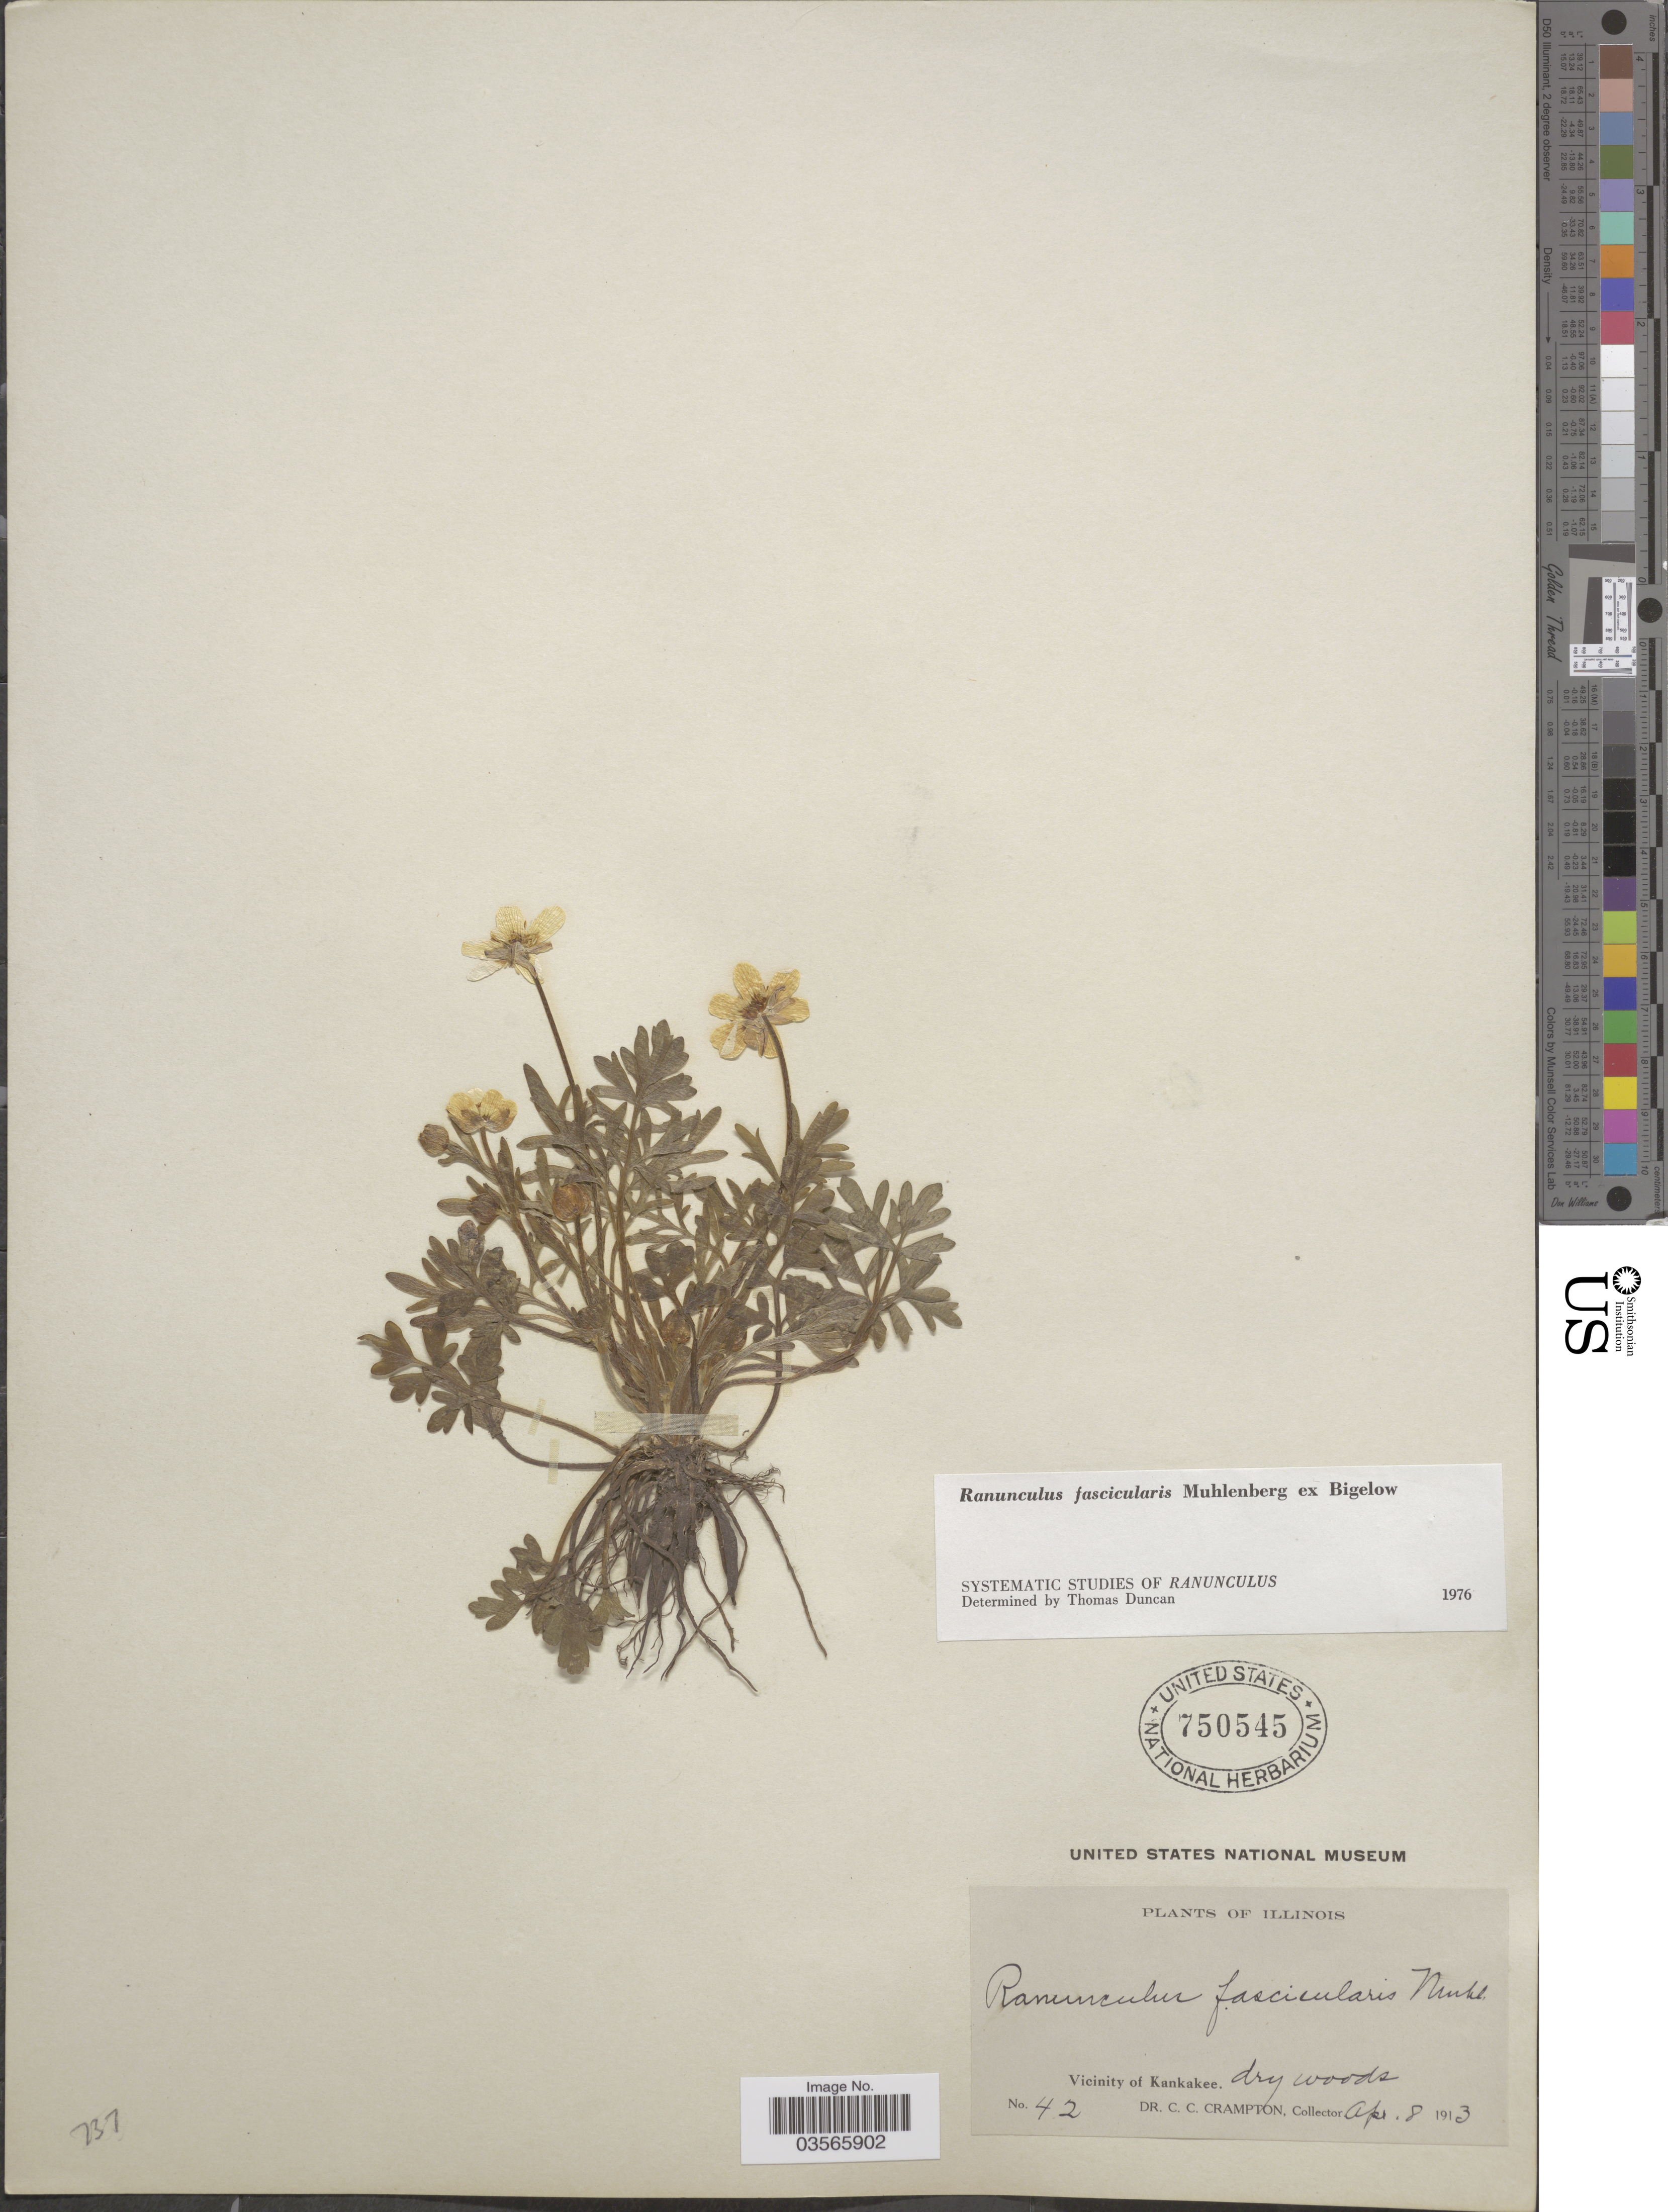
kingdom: Plantae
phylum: Tracheophyta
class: Magnoliopsida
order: Ranunculales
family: Ranunculaceae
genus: Ranunculus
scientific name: Ranunculus fascicularis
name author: Muhl. ex Bigelow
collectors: C. Crampton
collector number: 42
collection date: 1913-04-08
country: United States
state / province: Illinois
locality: Vicinity of Kankakee.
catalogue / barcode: US 750545